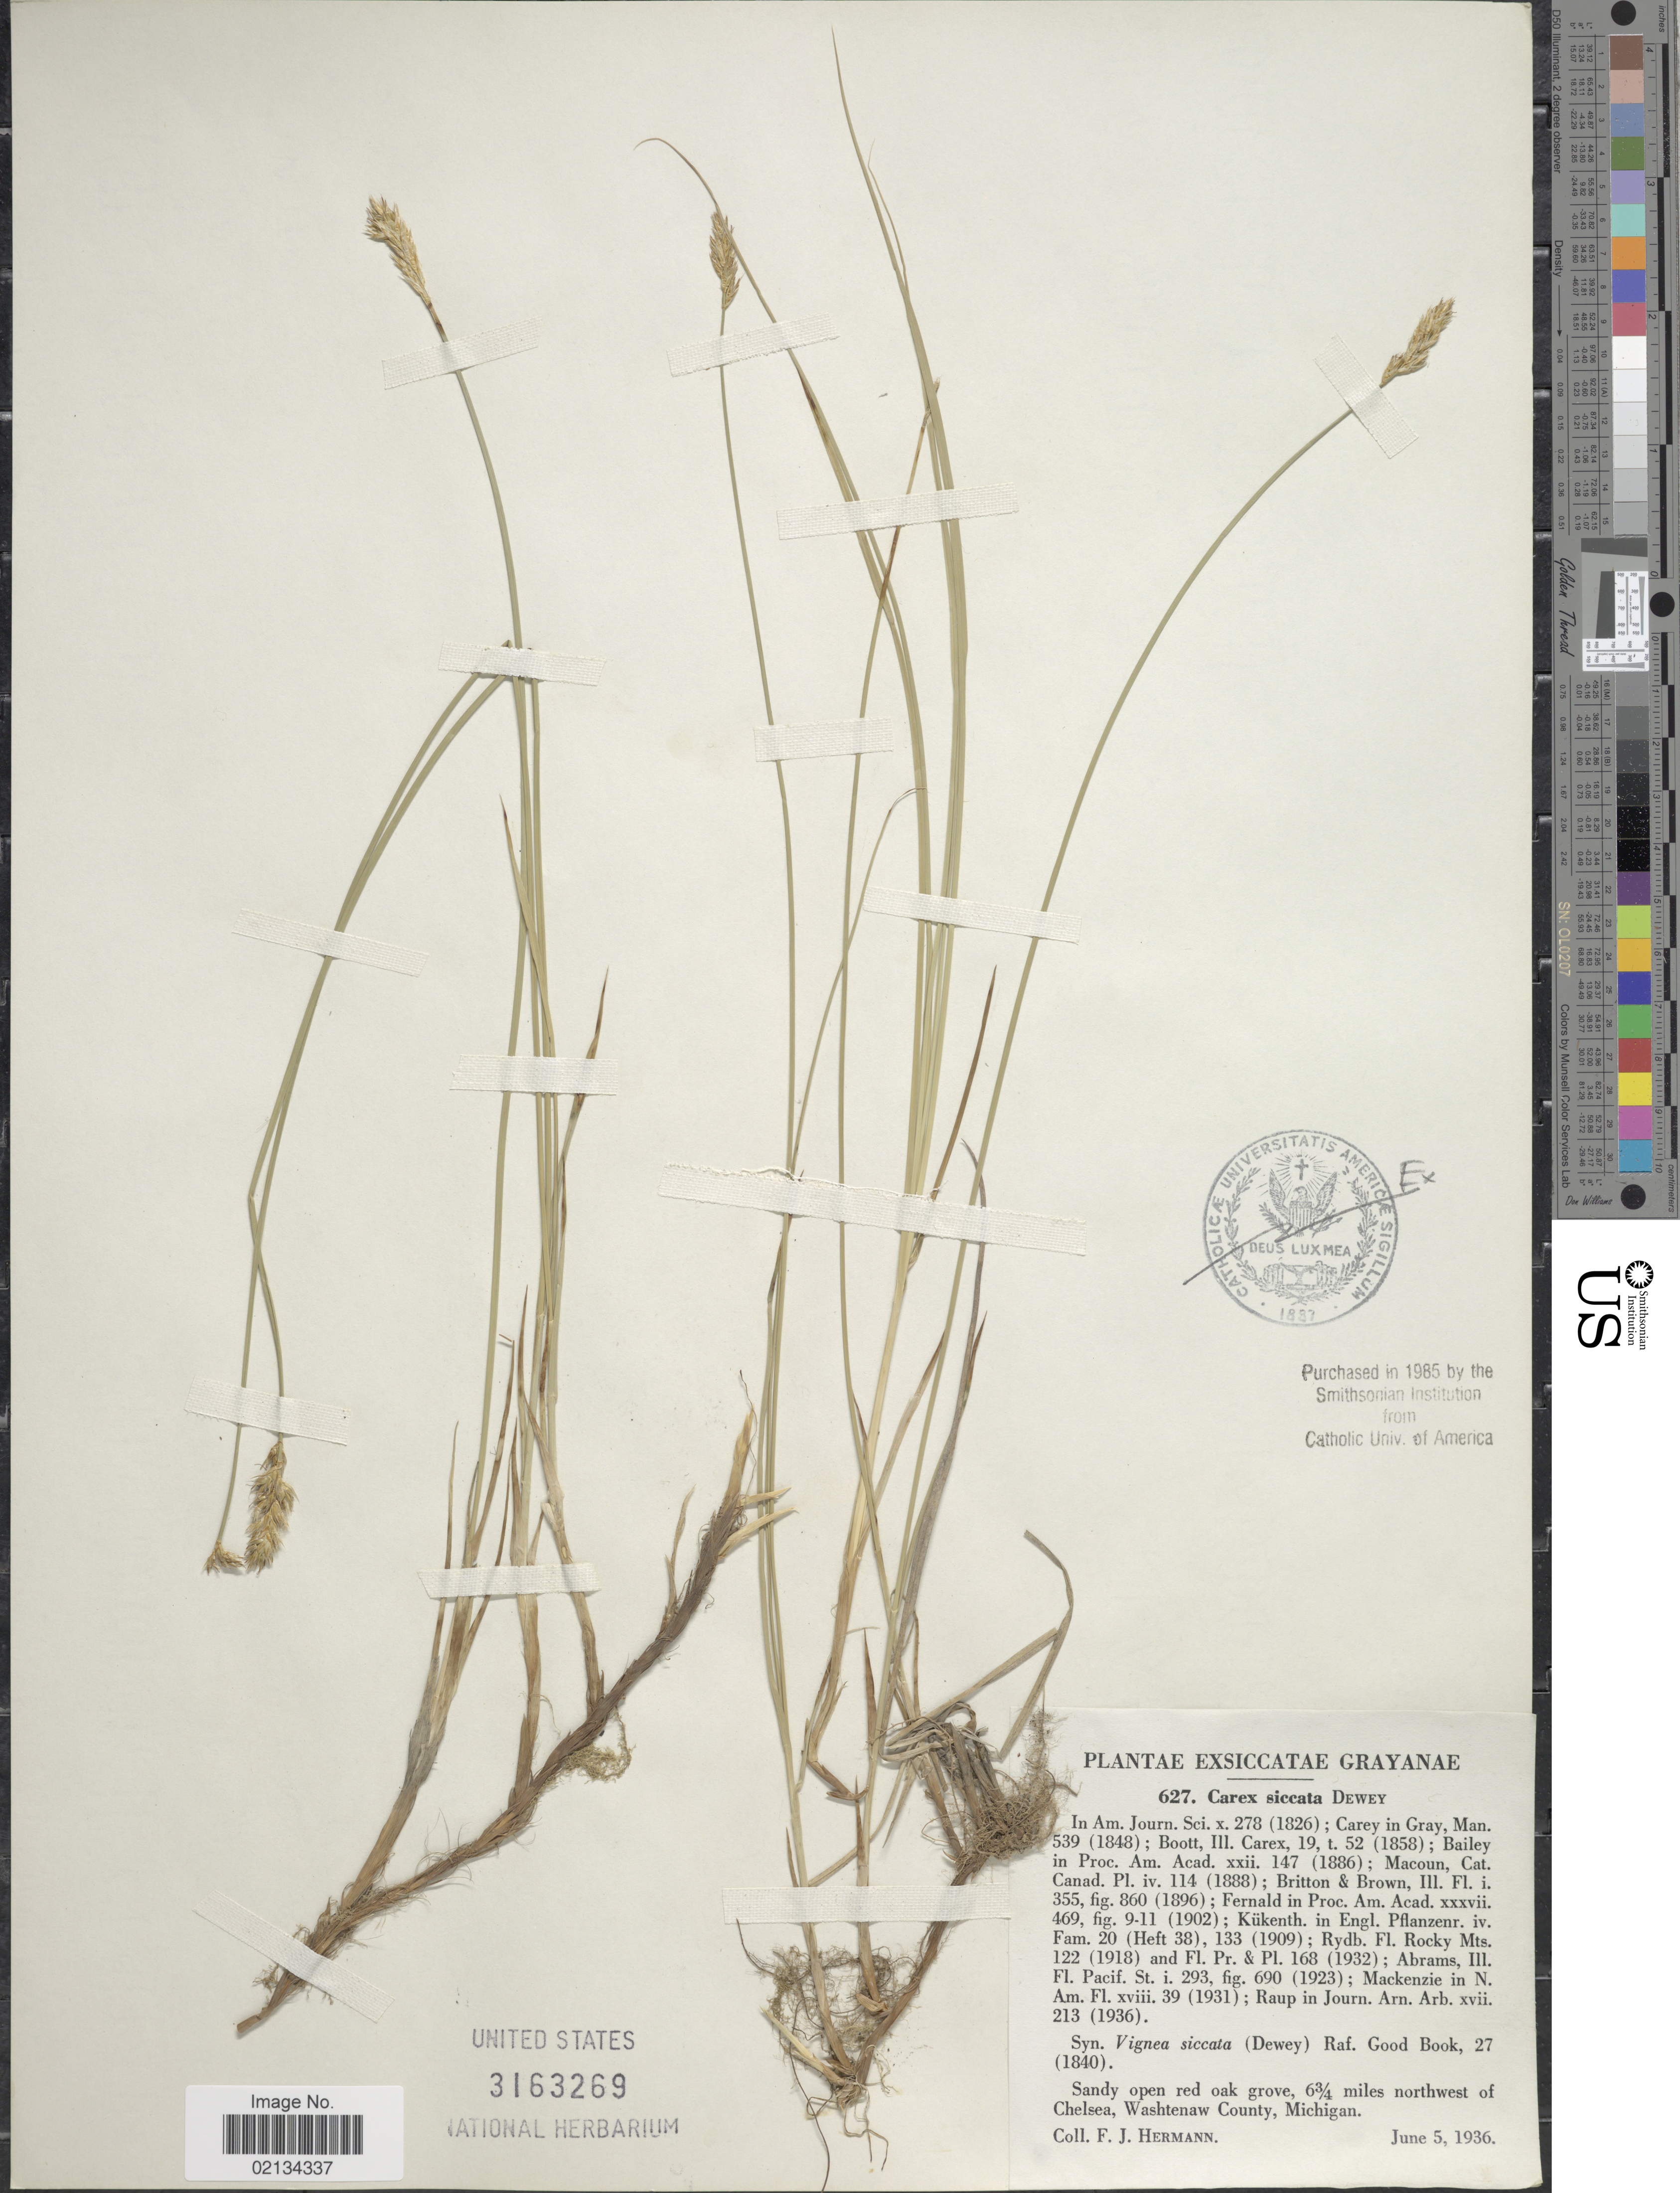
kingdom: Plantae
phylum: Tracheophyta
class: Liliopsida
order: Poales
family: Cyperaceae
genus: Carex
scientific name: Carex siccata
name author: Dewey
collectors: F. J. Hermann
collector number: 627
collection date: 1936-06-05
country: United States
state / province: Michigan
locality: Grayanae, sandy open red oak grove, 6 3/4 miles northwest of Chelsea, Washtenaw County.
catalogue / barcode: US 3163269